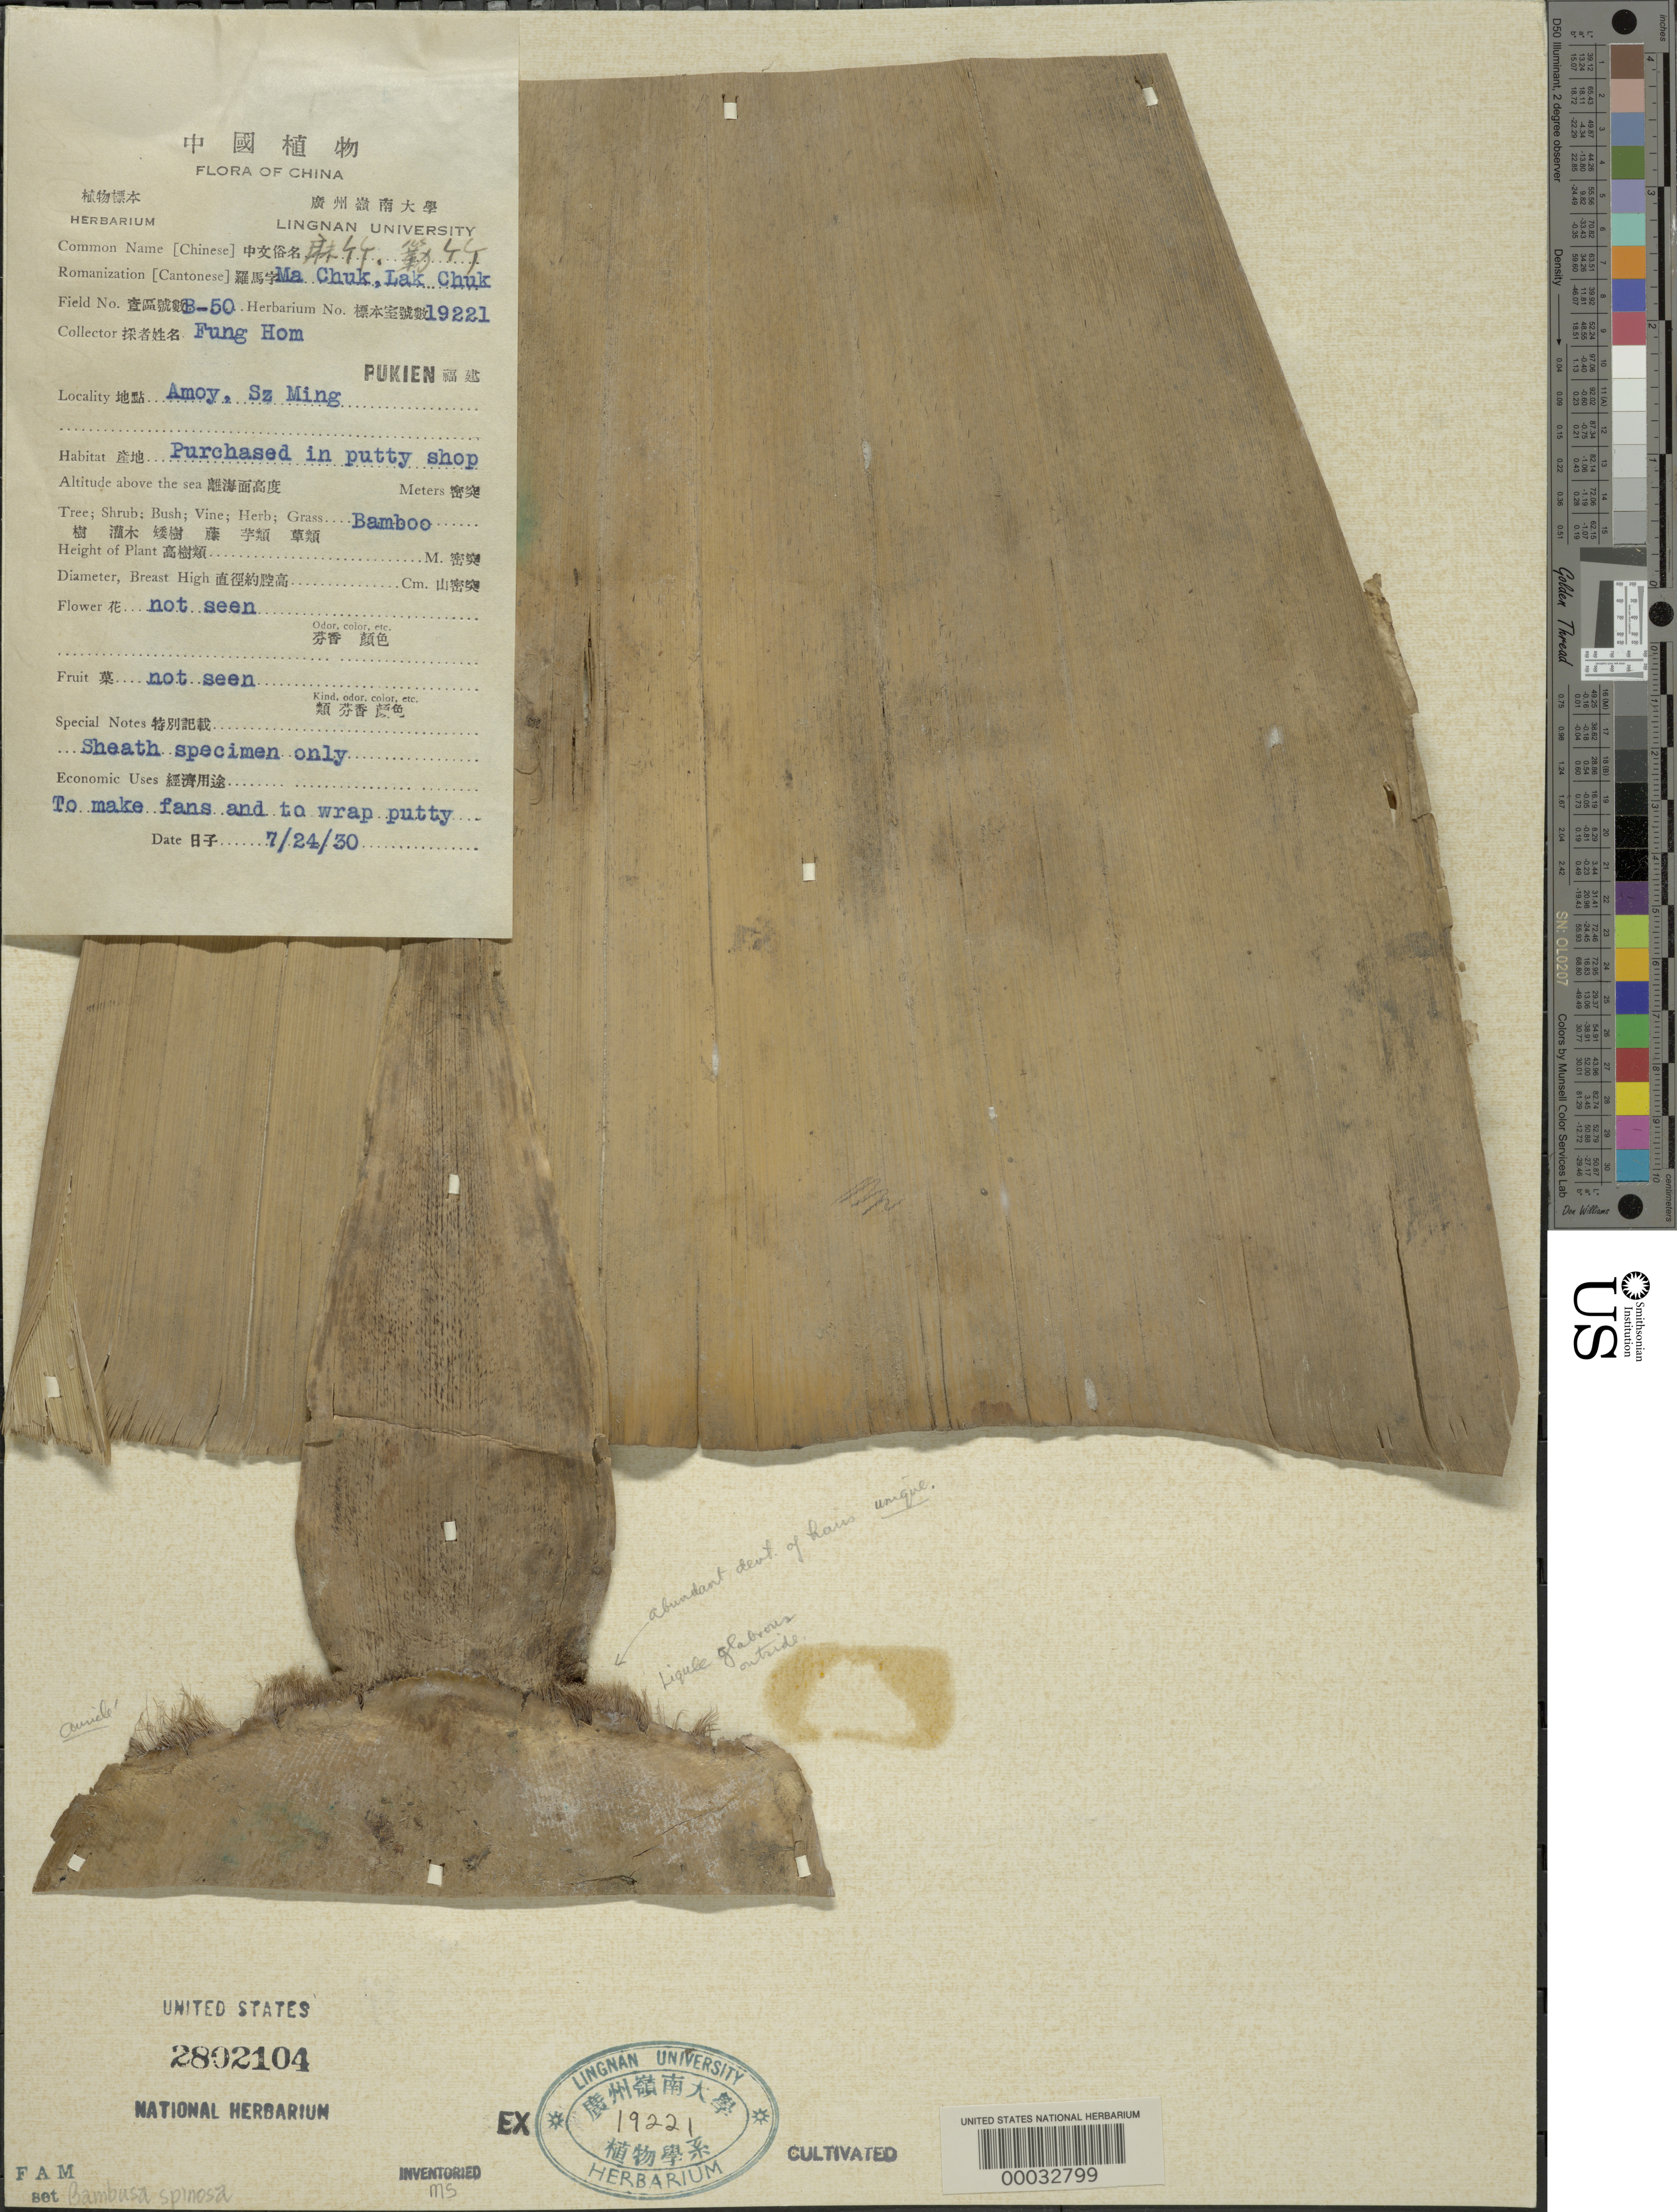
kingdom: Plantae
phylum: Tracheophyta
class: Liliopsida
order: Poales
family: Poaceae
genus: Bambusa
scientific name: Bambusa spinosa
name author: Roxb.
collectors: H. L. Fung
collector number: B-50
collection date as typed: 24 Jul 1930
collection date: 1930-07-24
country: China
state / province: Fujian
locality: Amoy, Sz Ming, bought in a putty shop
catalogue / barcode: US 2802104